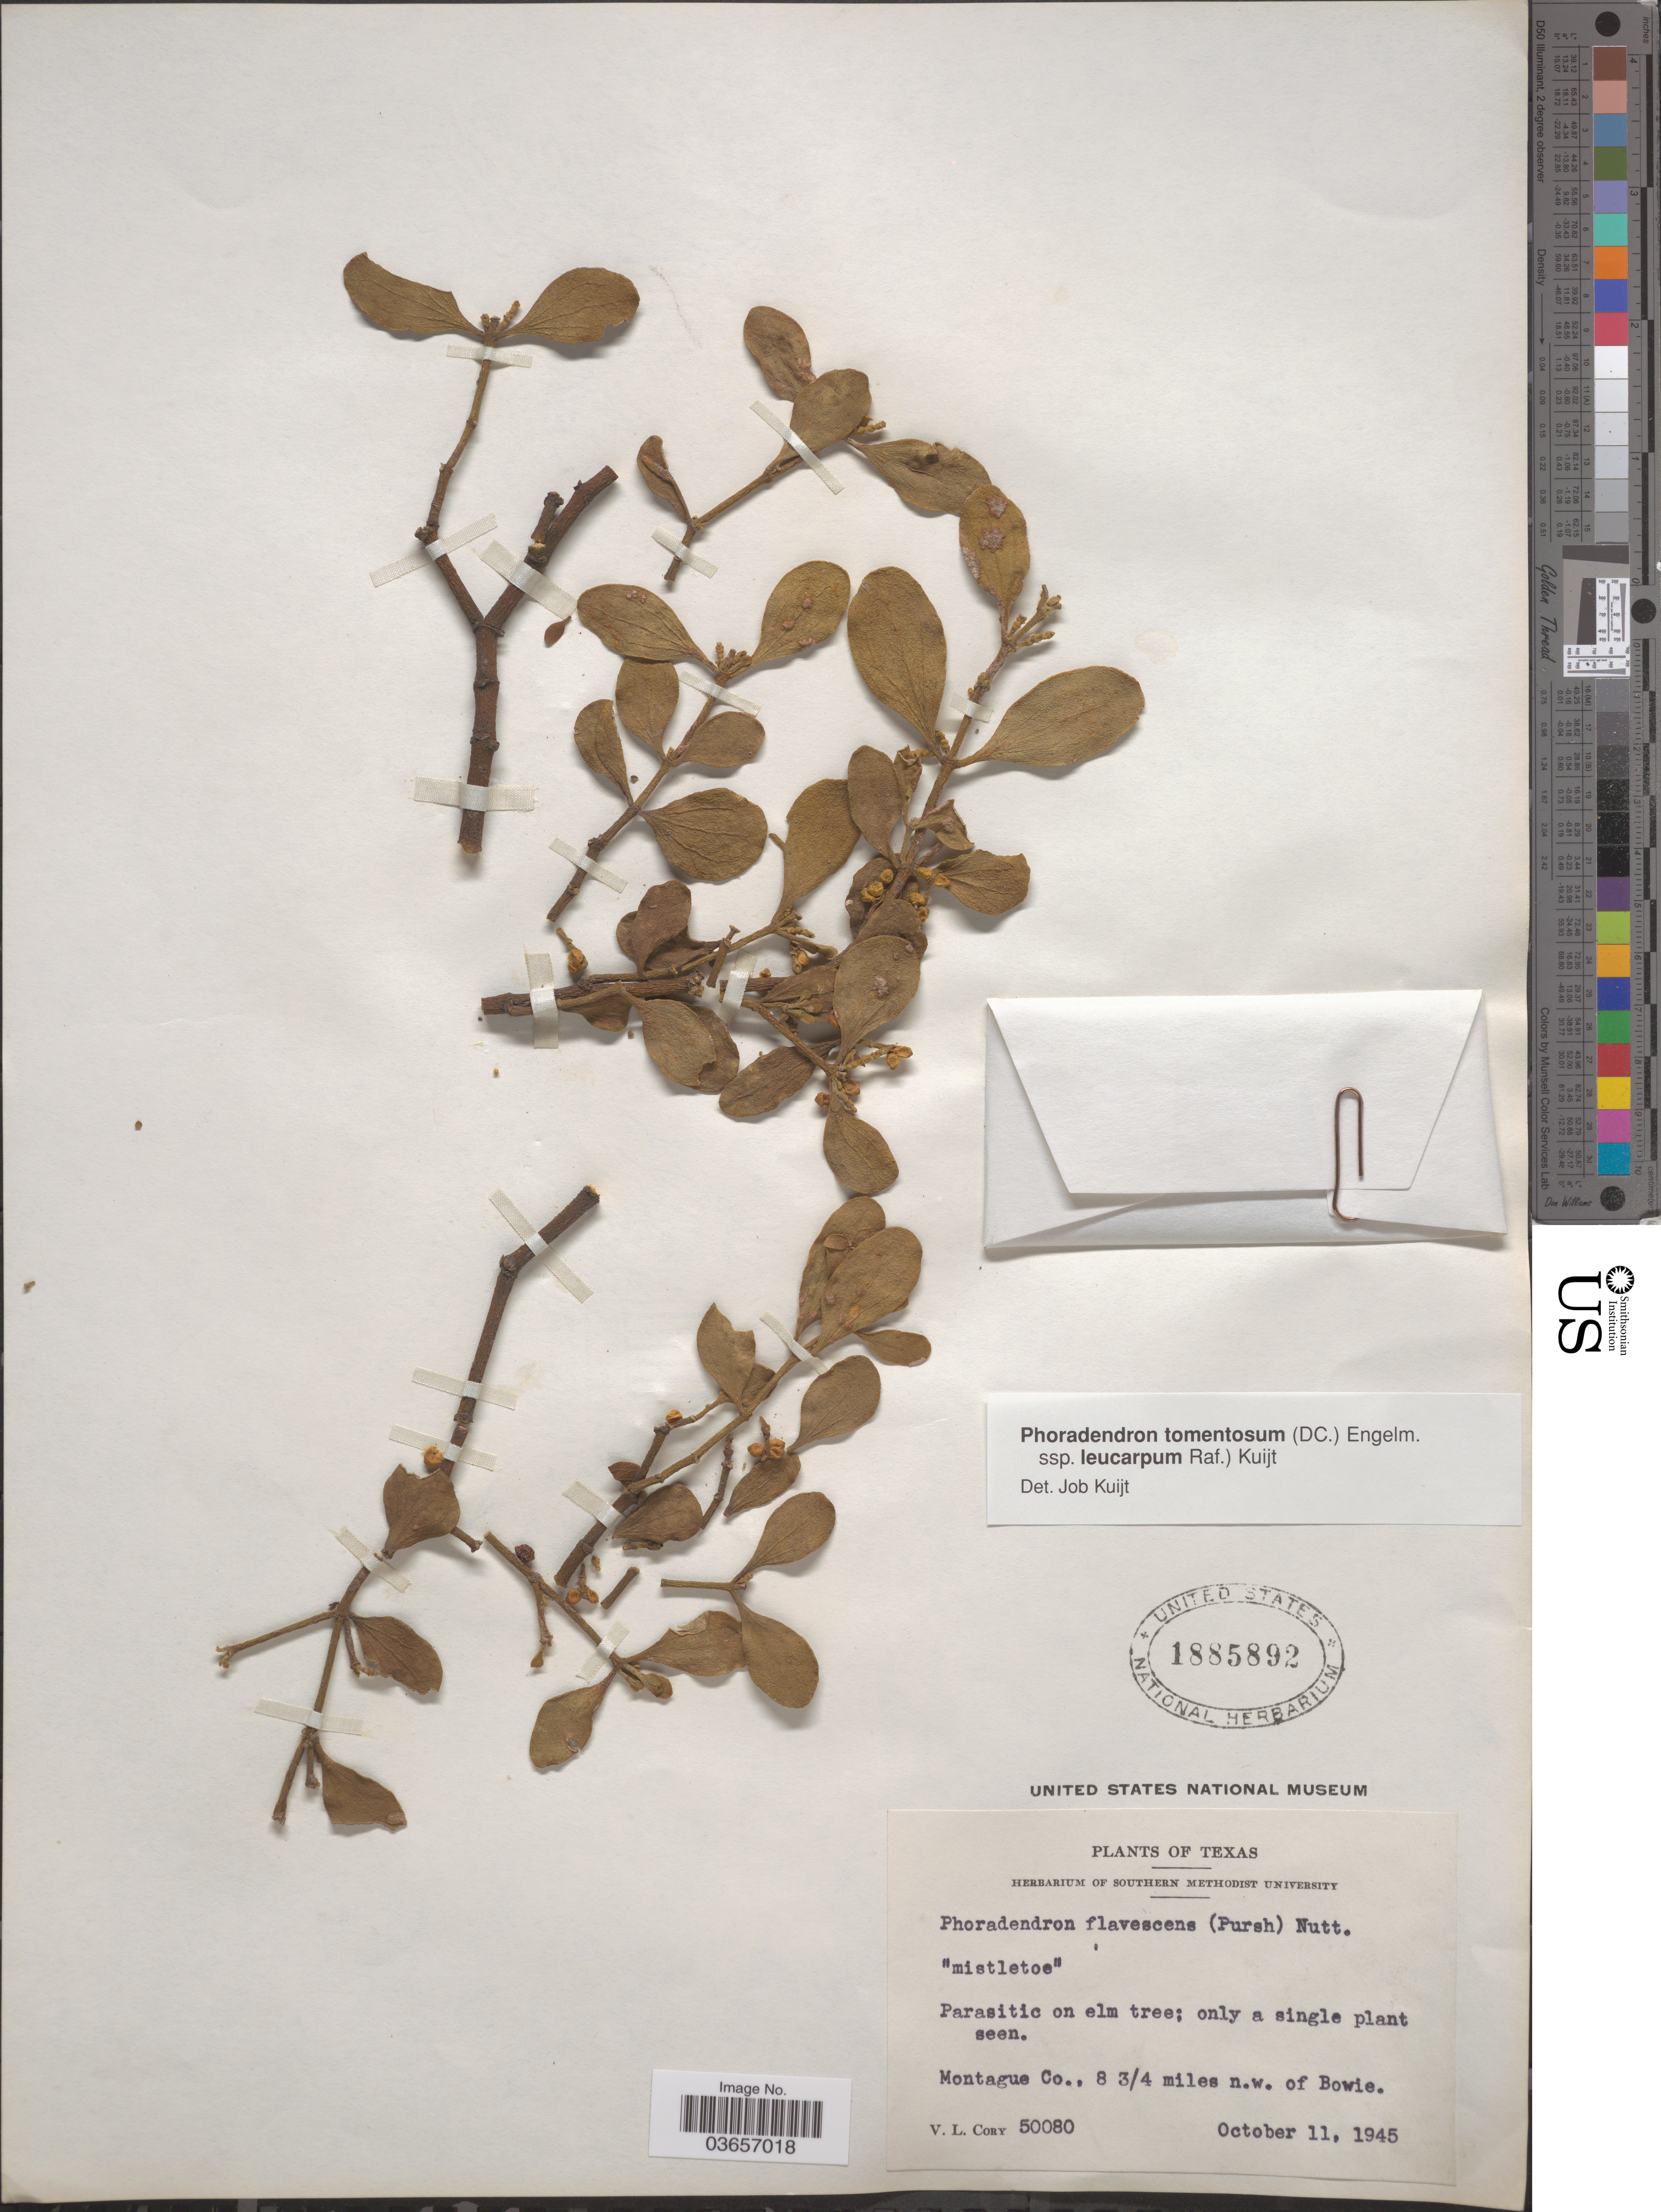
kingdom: Plantae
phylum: Tracheophyta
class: Magnoliopsida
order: Santalales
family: Viscaceae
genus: Phoradendron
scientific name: Phoradendron tomentosum subsp. leucarpum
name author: DC.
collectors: V. Cory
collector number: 50080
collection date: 1945-10-11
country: United States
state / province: Texas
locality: Montague Co., 8 3/4 miles n.w. of Bowie.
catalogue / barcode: US 1885892